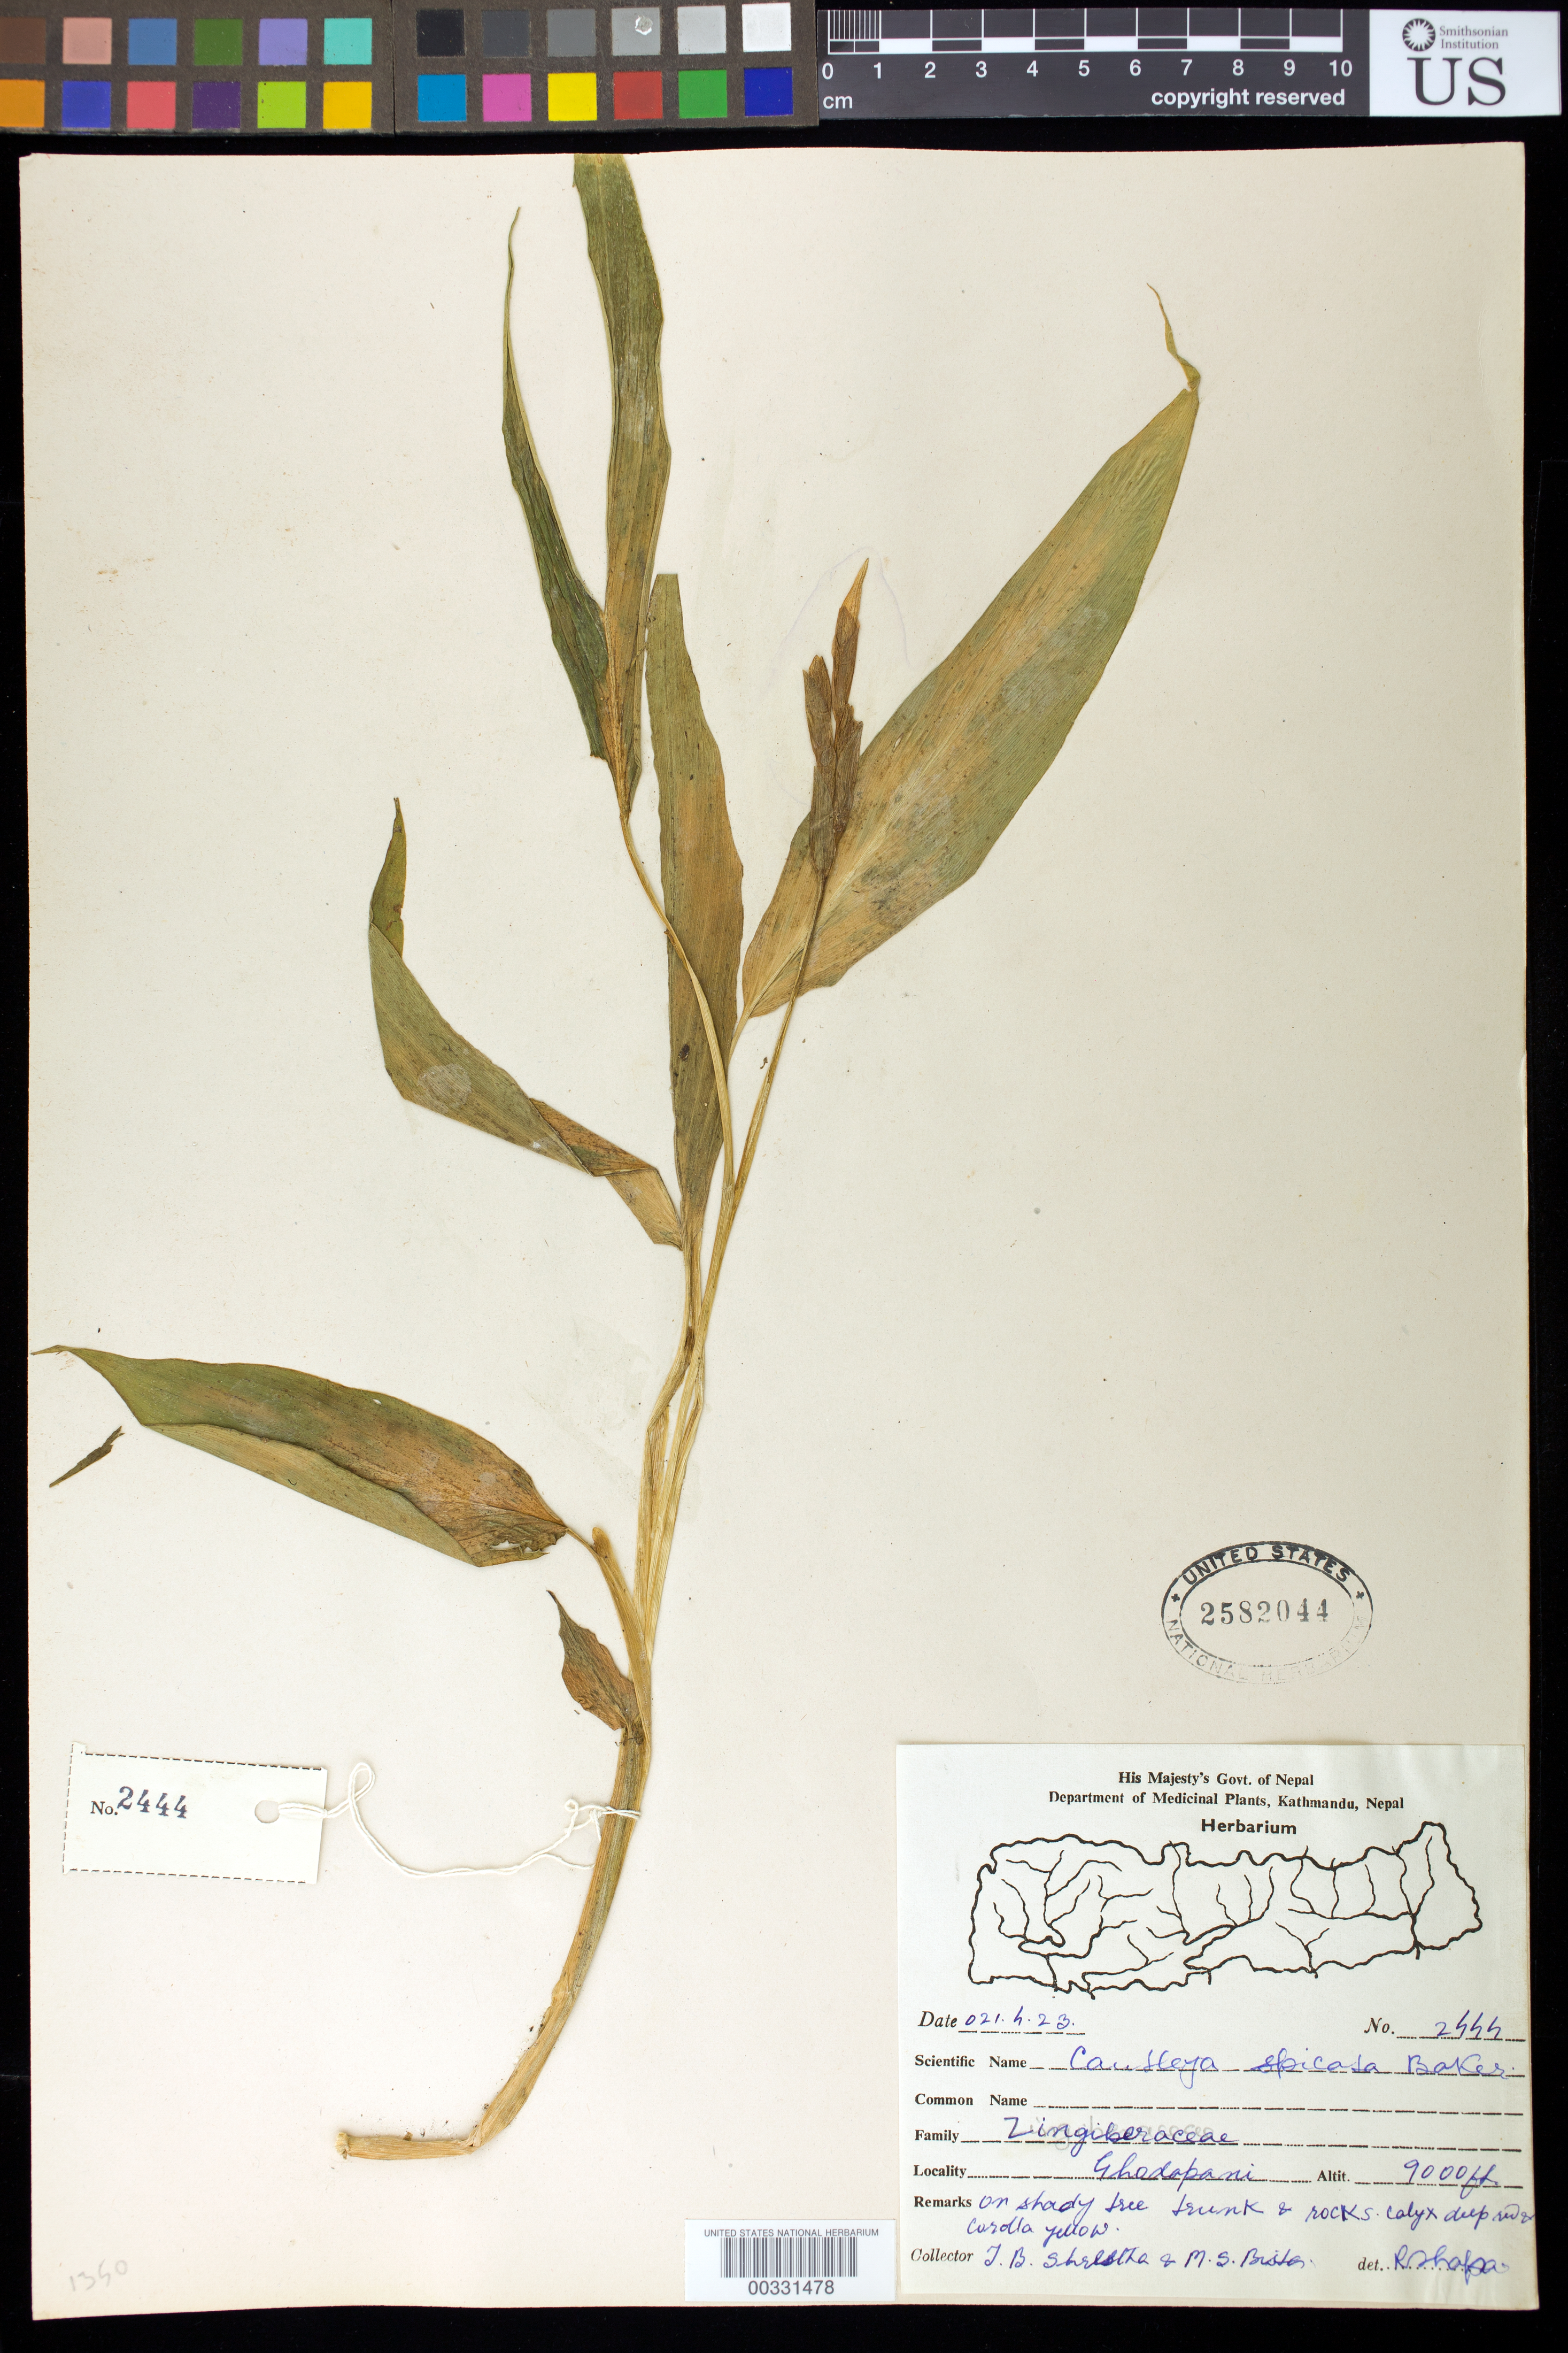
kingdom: Plantae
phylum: Tracheophyta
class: Liliopsida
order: Zingiberales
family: Zingiberaceae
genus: Cautleya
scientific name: Cautleya spicata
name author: (Sm.) Baker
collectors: T. B. Shrestha & M. Bister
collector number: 2444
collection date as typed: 21 Apr 1923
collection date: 1923-04-21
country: Nepal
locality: Ghadapani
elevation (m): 2743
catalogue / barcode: US 2582044